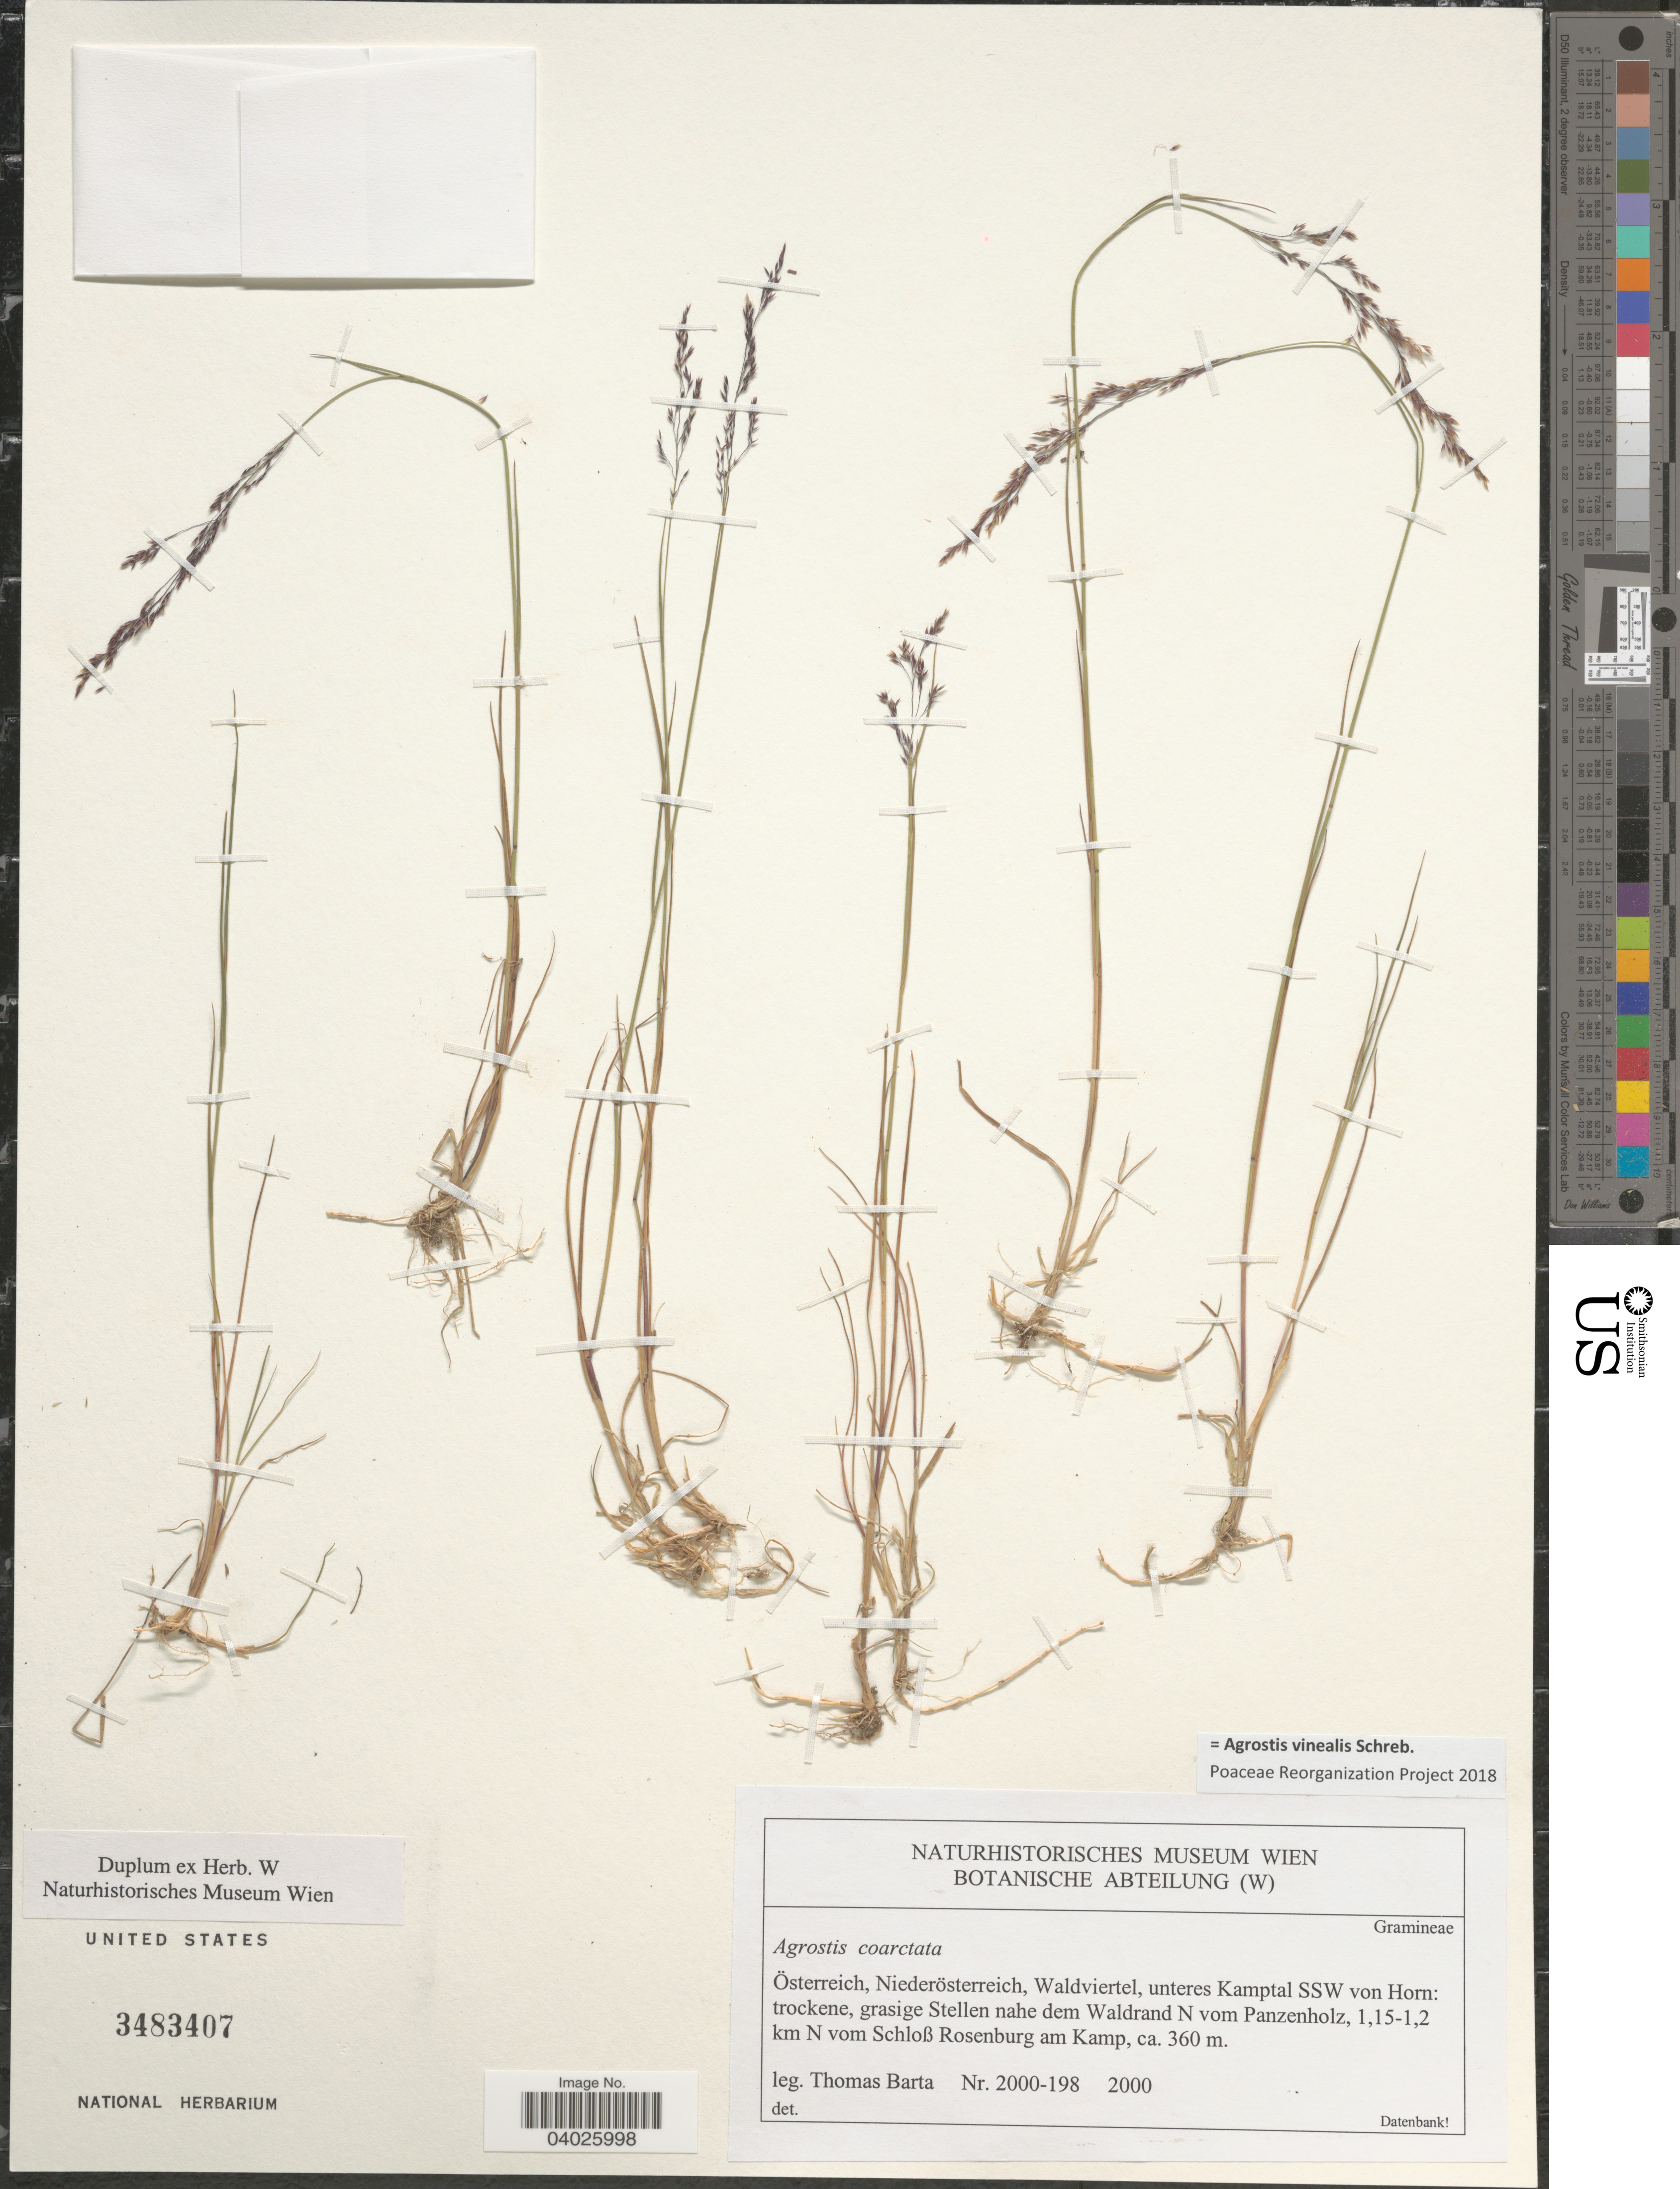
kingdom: Plantae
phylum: Tracheophyta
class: Liliopsida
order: Poales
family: Poaceae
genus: Agrostis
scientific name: Agrostis vinealis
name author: Schreb.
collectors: T. Barta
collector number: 2000-198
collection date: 2000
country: Austria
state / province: Niederosterreich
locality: Österreich, Niederösterreich, Waldviertel, unteres Kamptal SSW von Horn: trockene, grasige Stellen nahe dem Waldrand N vom Panzenholz, 1,15-1,2 km N vom Schloß Rosenburg am Kamp.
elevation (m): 360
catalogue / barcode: US 3483407